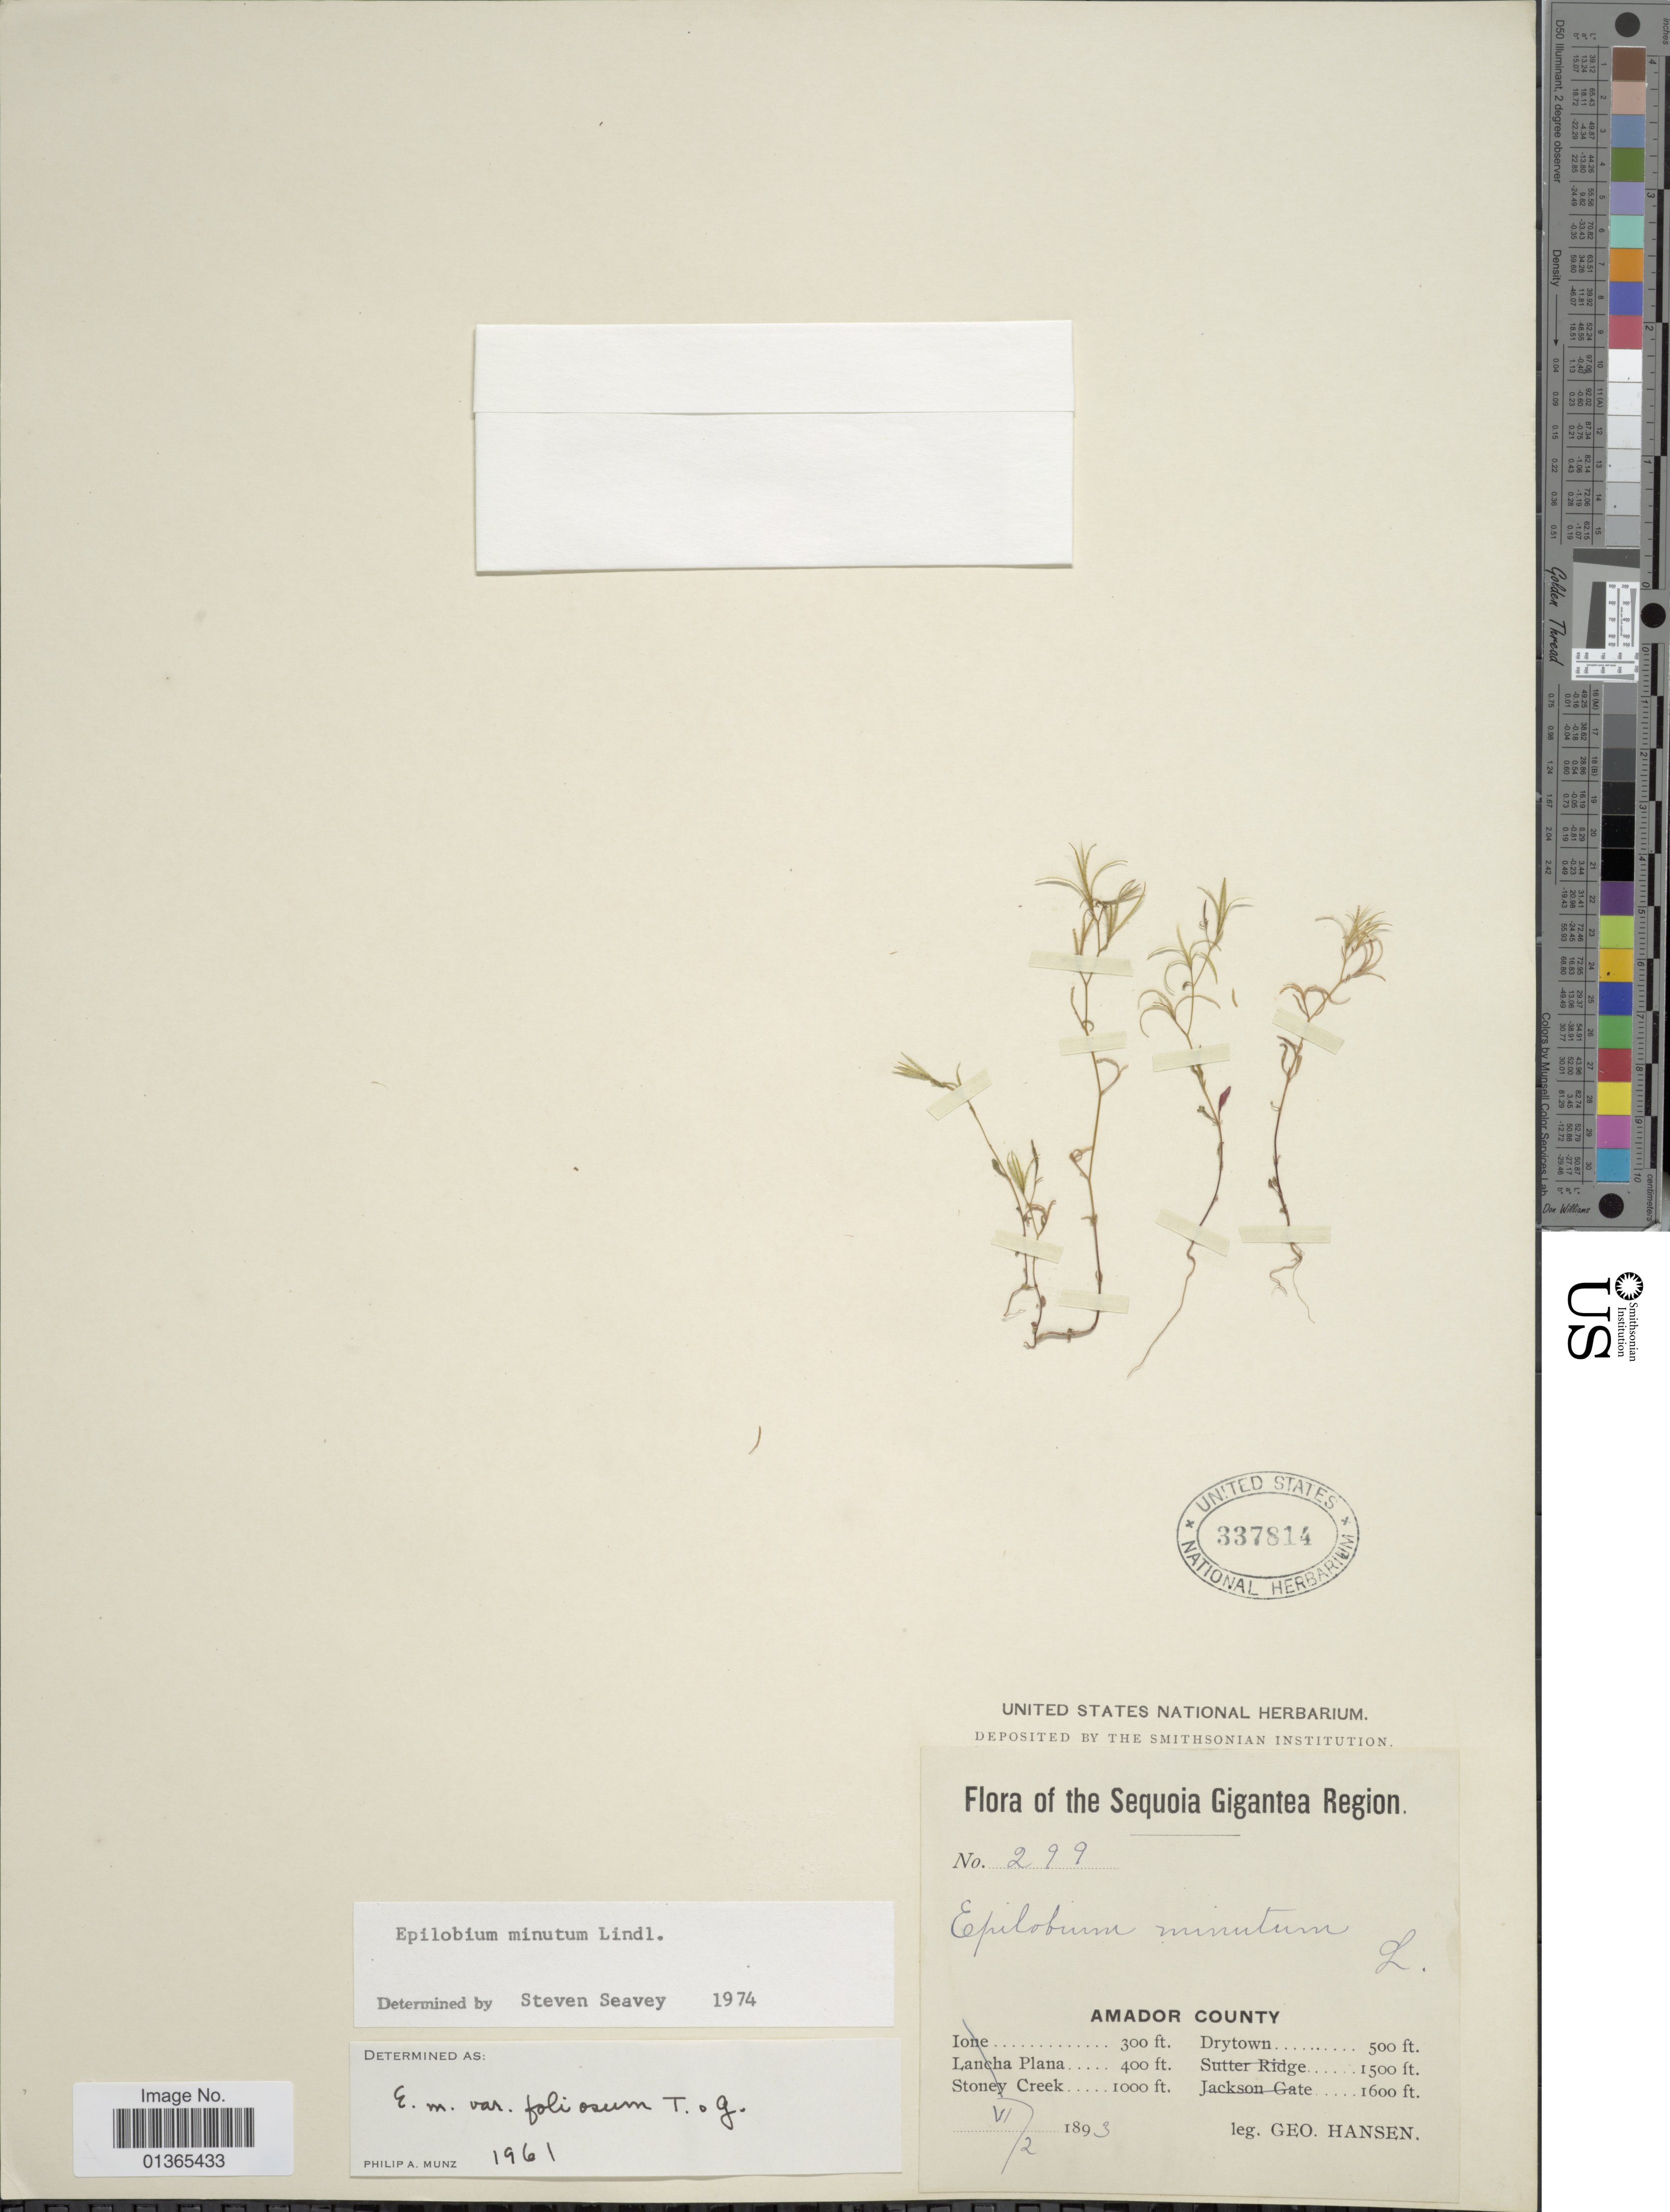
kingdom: Plantae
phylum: Tracheophyta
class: Magnoliopsida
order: Myrtales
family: Onagraceae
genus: Epilobium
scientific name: Epilobium minutum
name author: Lindl. ex Lehm.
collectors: G. Hansen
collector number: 299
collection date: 1893-04-02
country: United States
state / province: California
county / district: Amador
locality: Sequoia Gigantea Region. Amador County. Drytown.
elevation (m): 152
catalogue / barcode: US 337814